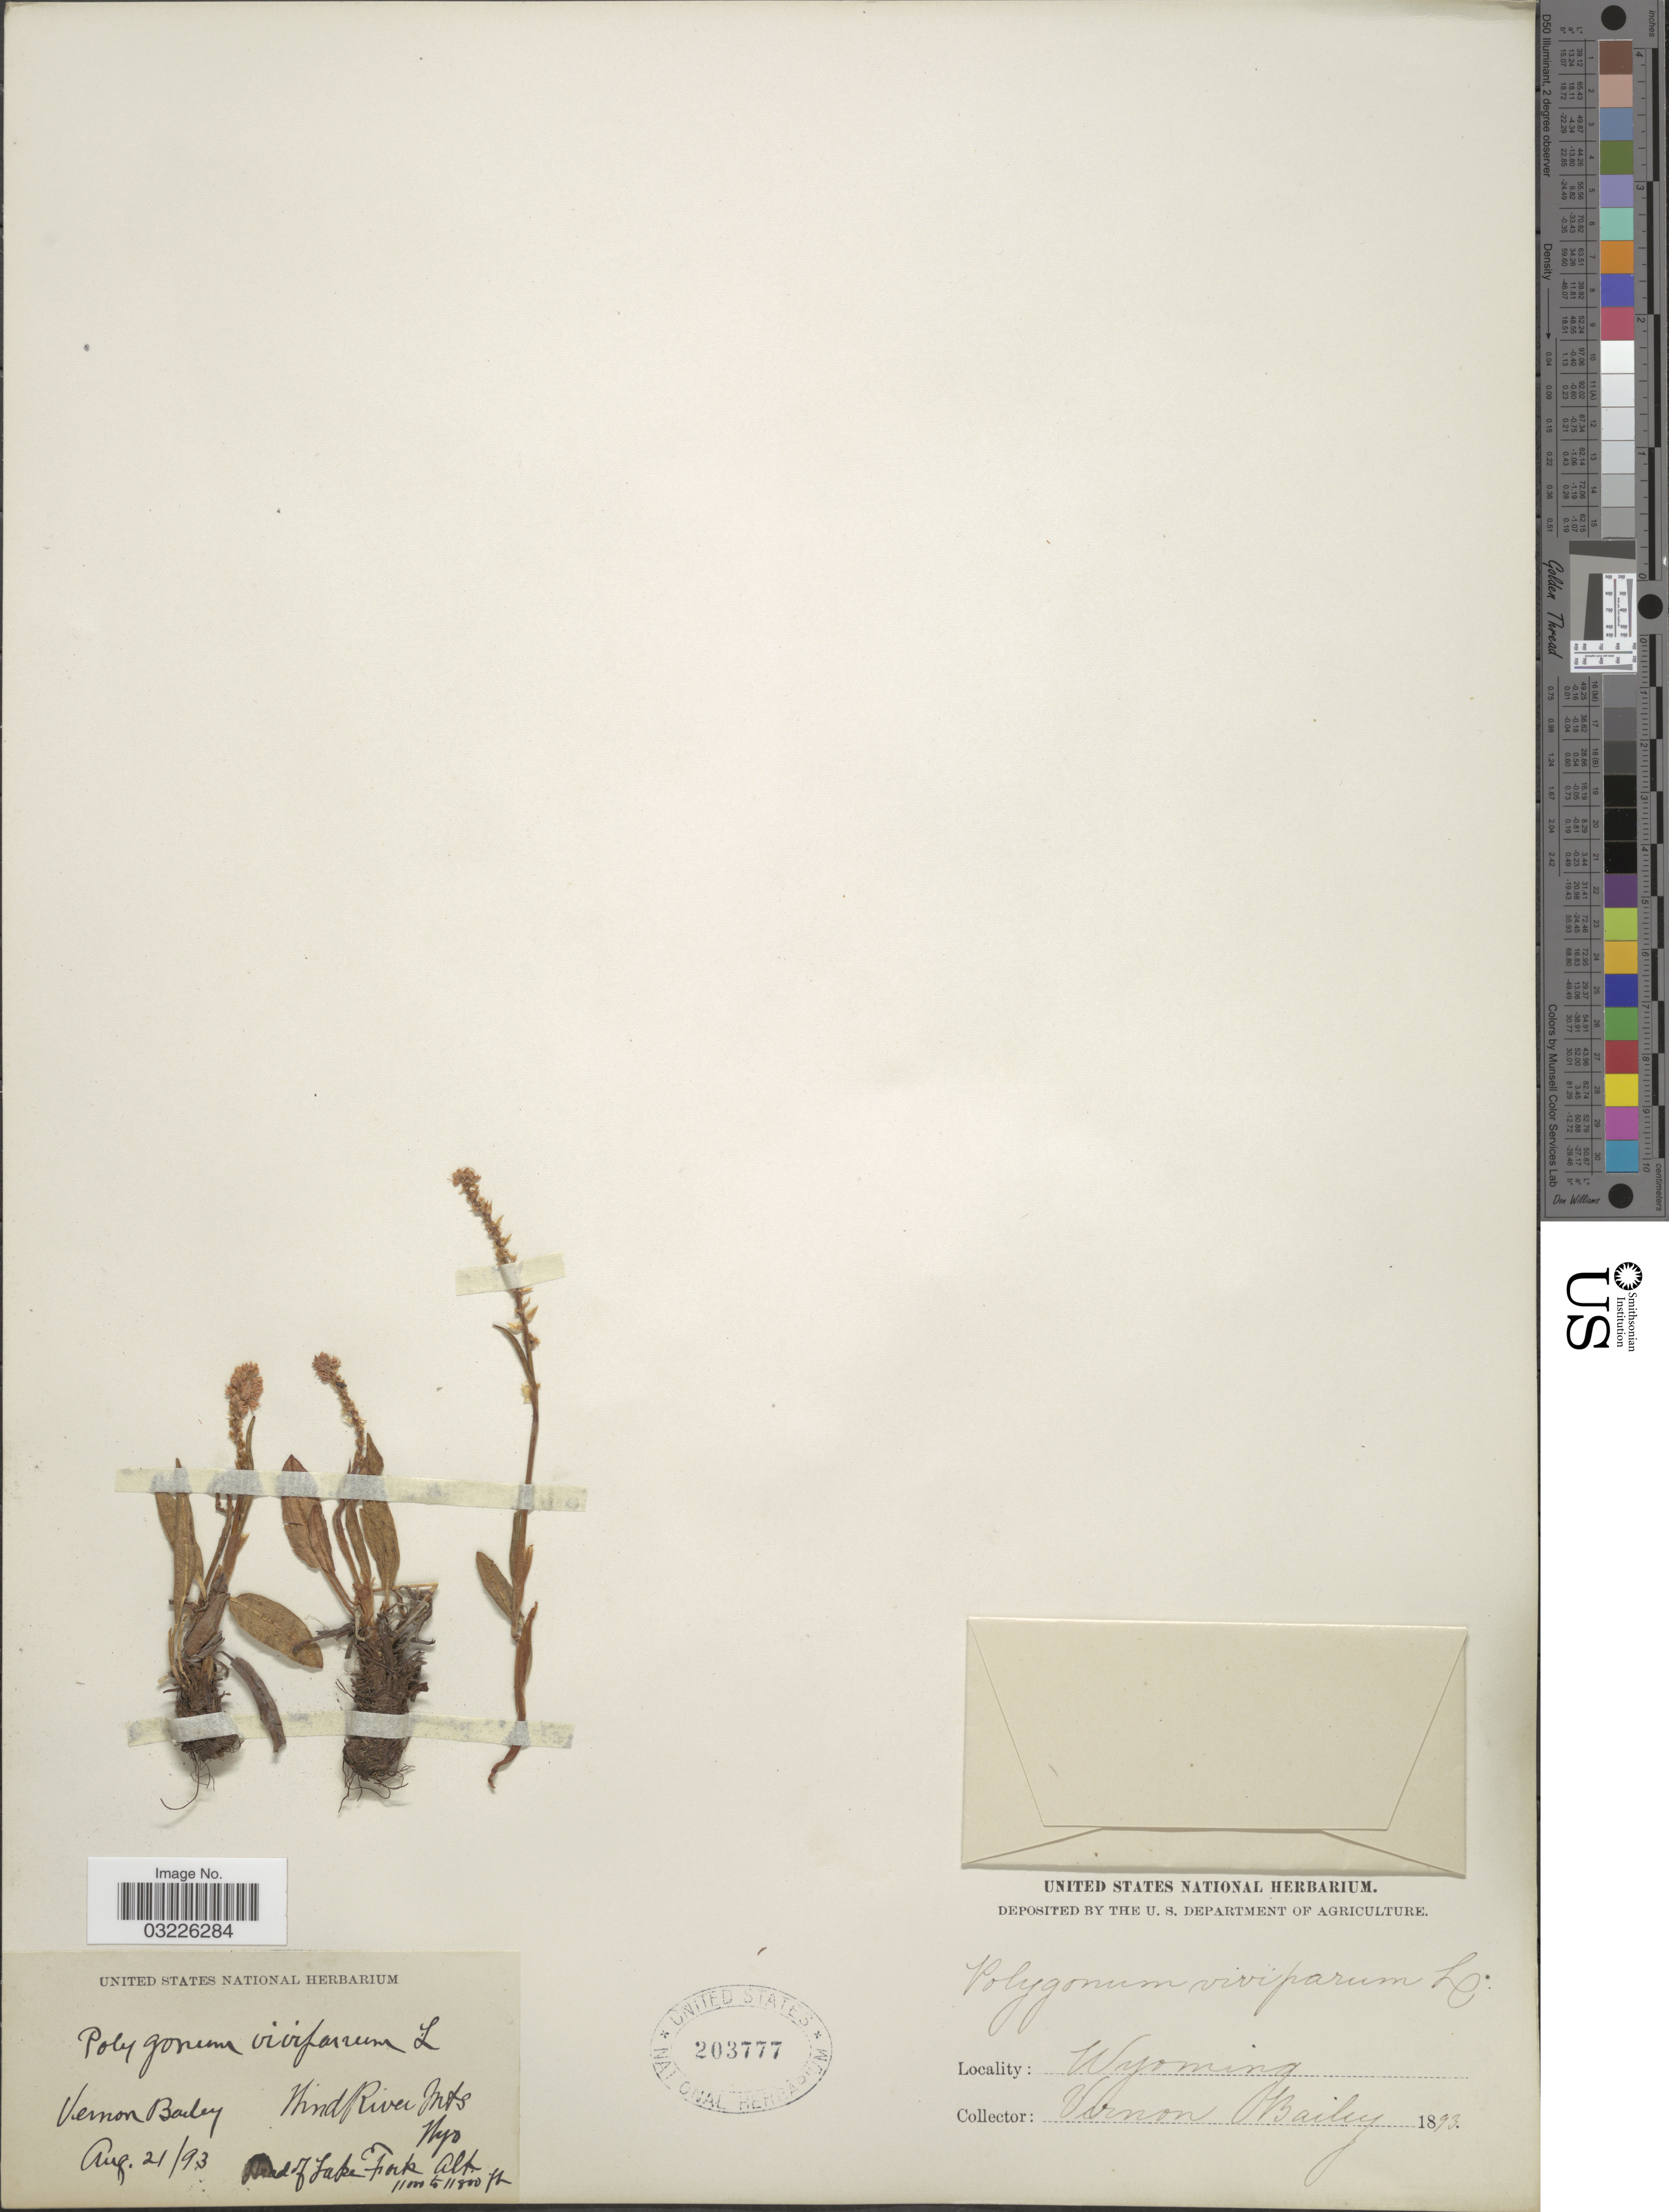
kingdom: Plantae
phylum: Tracheophyta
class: Magnoliopsida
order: Caryophyllales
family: Polygonaceae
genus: Bistorta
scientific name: Bistorta vivipara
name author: (L.) Delarbre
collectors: V. O. Bailey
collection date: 1893-08-21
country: United States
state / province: Wyoming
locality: Wind River Mts, Head of Lake Fork.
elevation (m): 3353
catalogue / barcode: US 203777